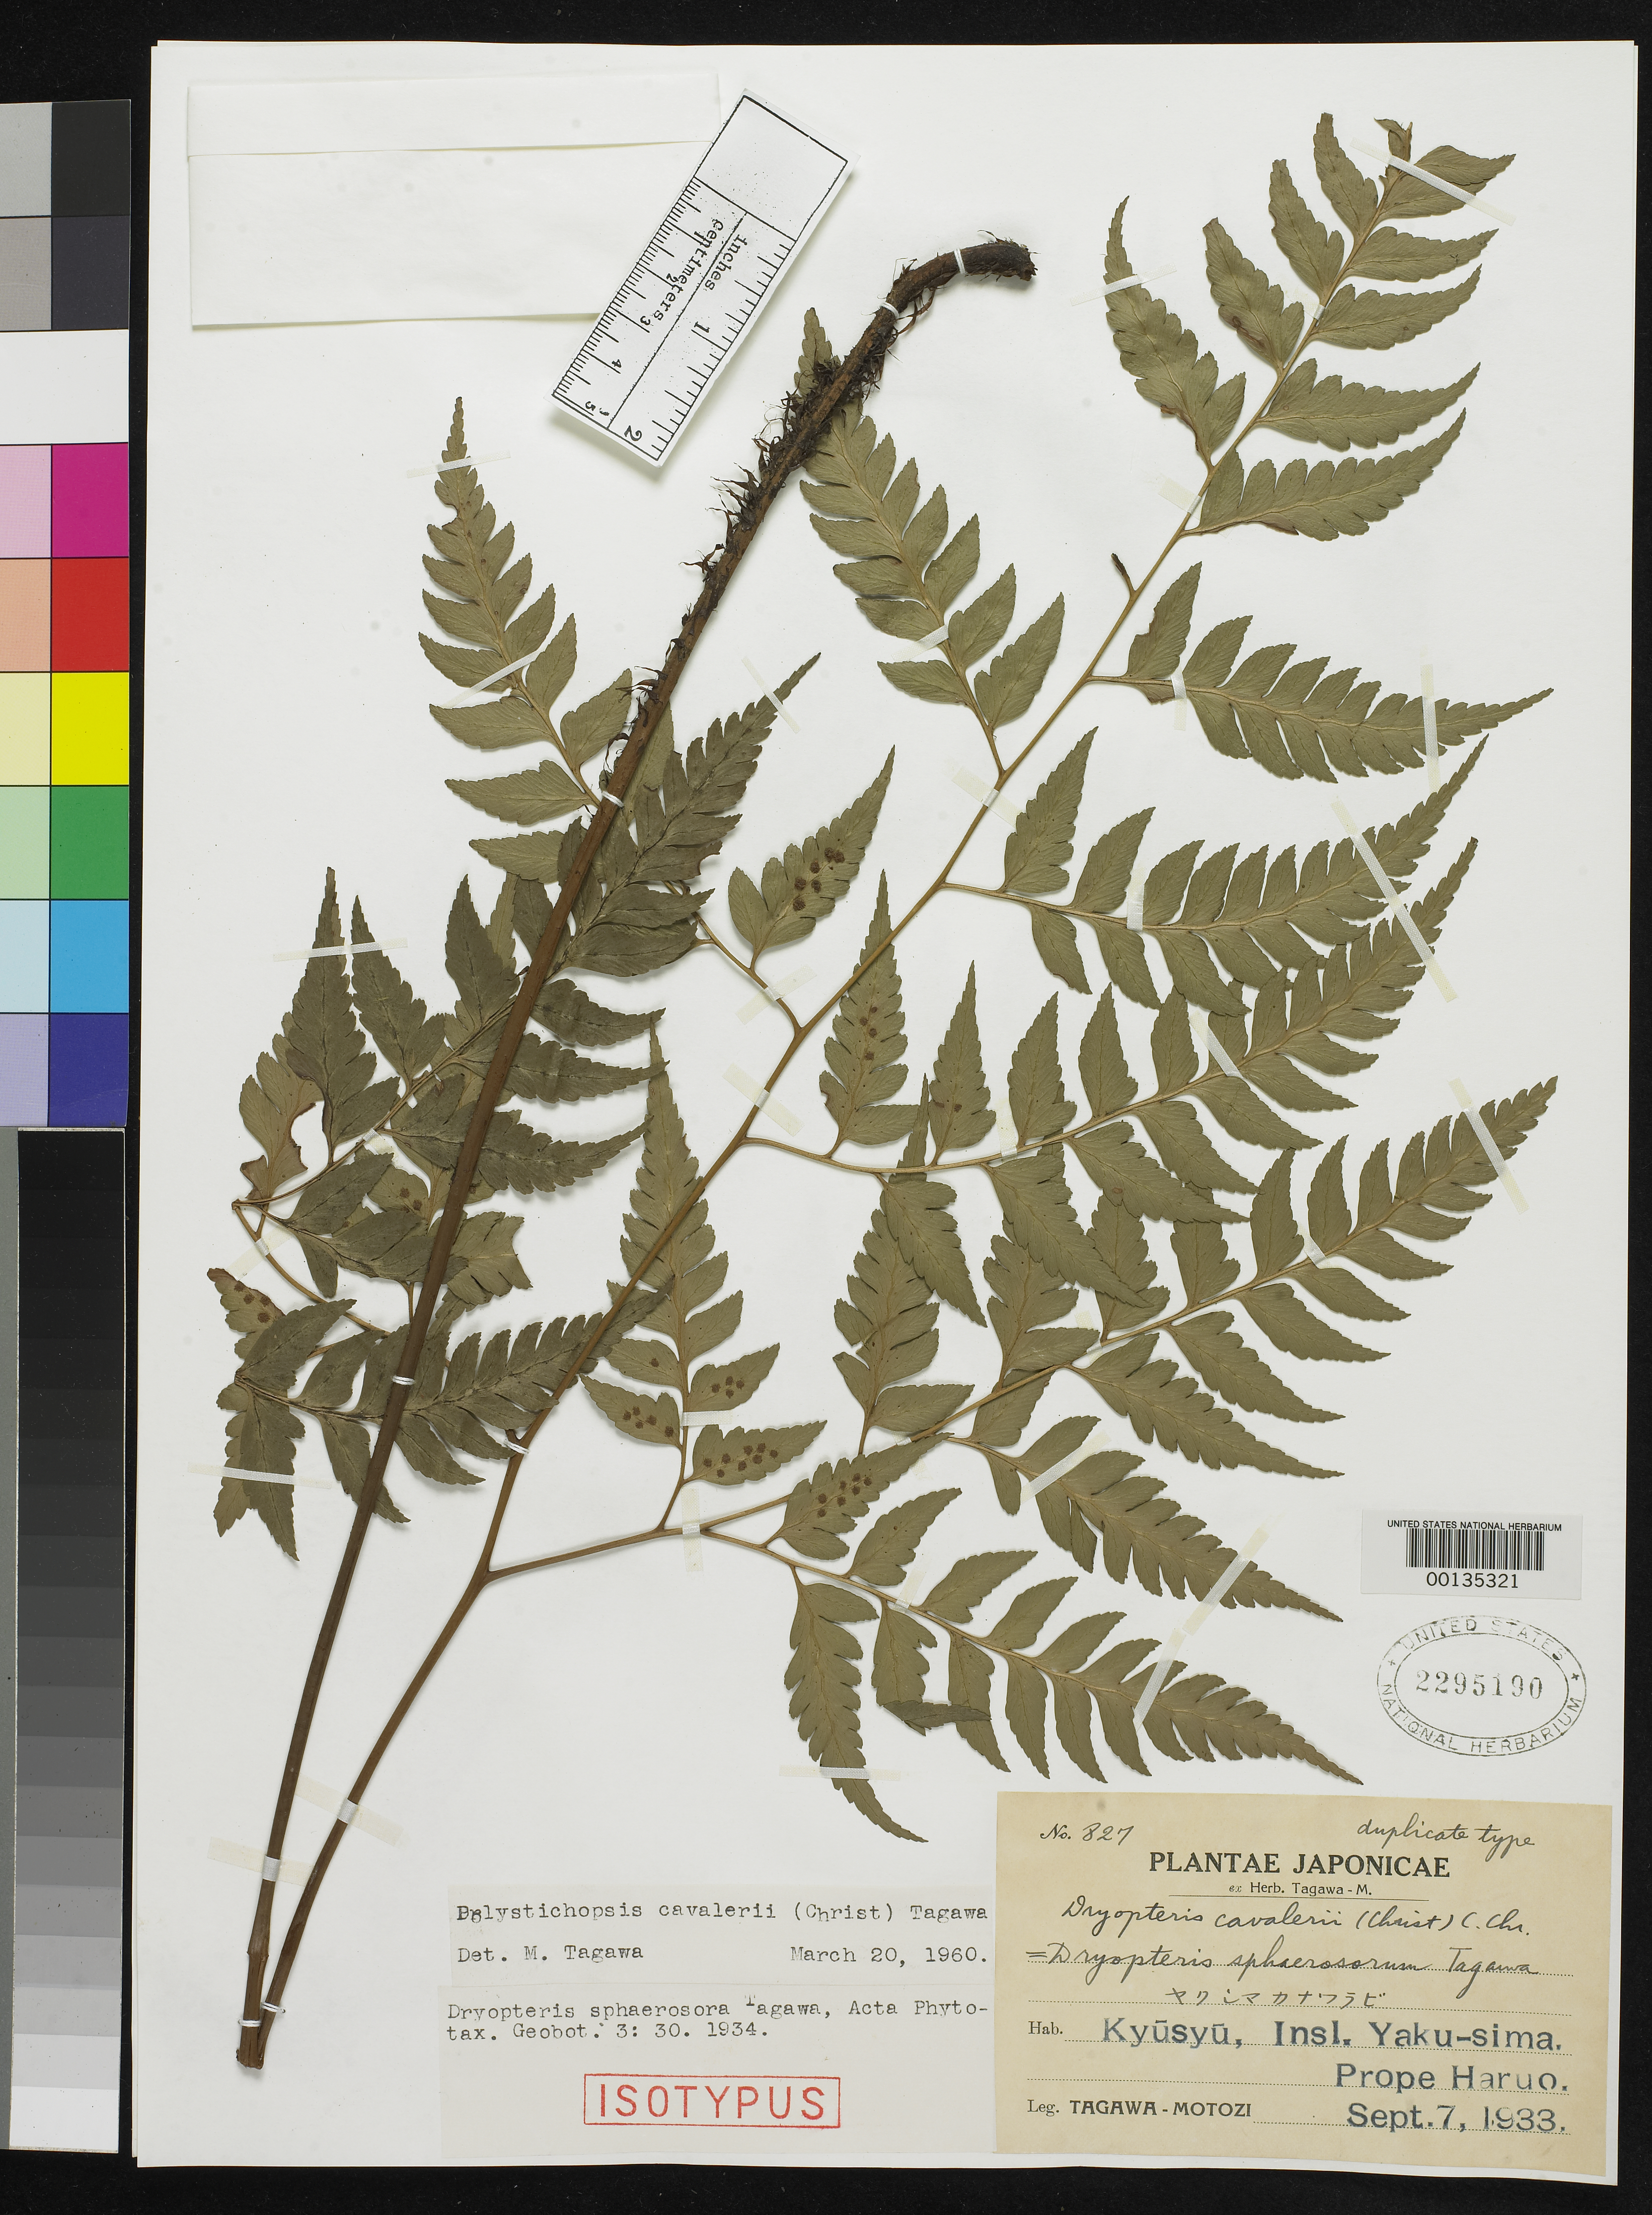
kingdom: Plantae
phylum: Tracheophyta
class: Polypodiopsida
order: Polypodiales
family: Dryopteridaceae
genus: Dryopteris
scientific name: Dryopteris sphaerosora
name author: Tagawa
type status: Isotype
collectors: M. Tagawa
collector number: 827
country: Japan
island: Honshu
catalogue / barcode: US 2295190